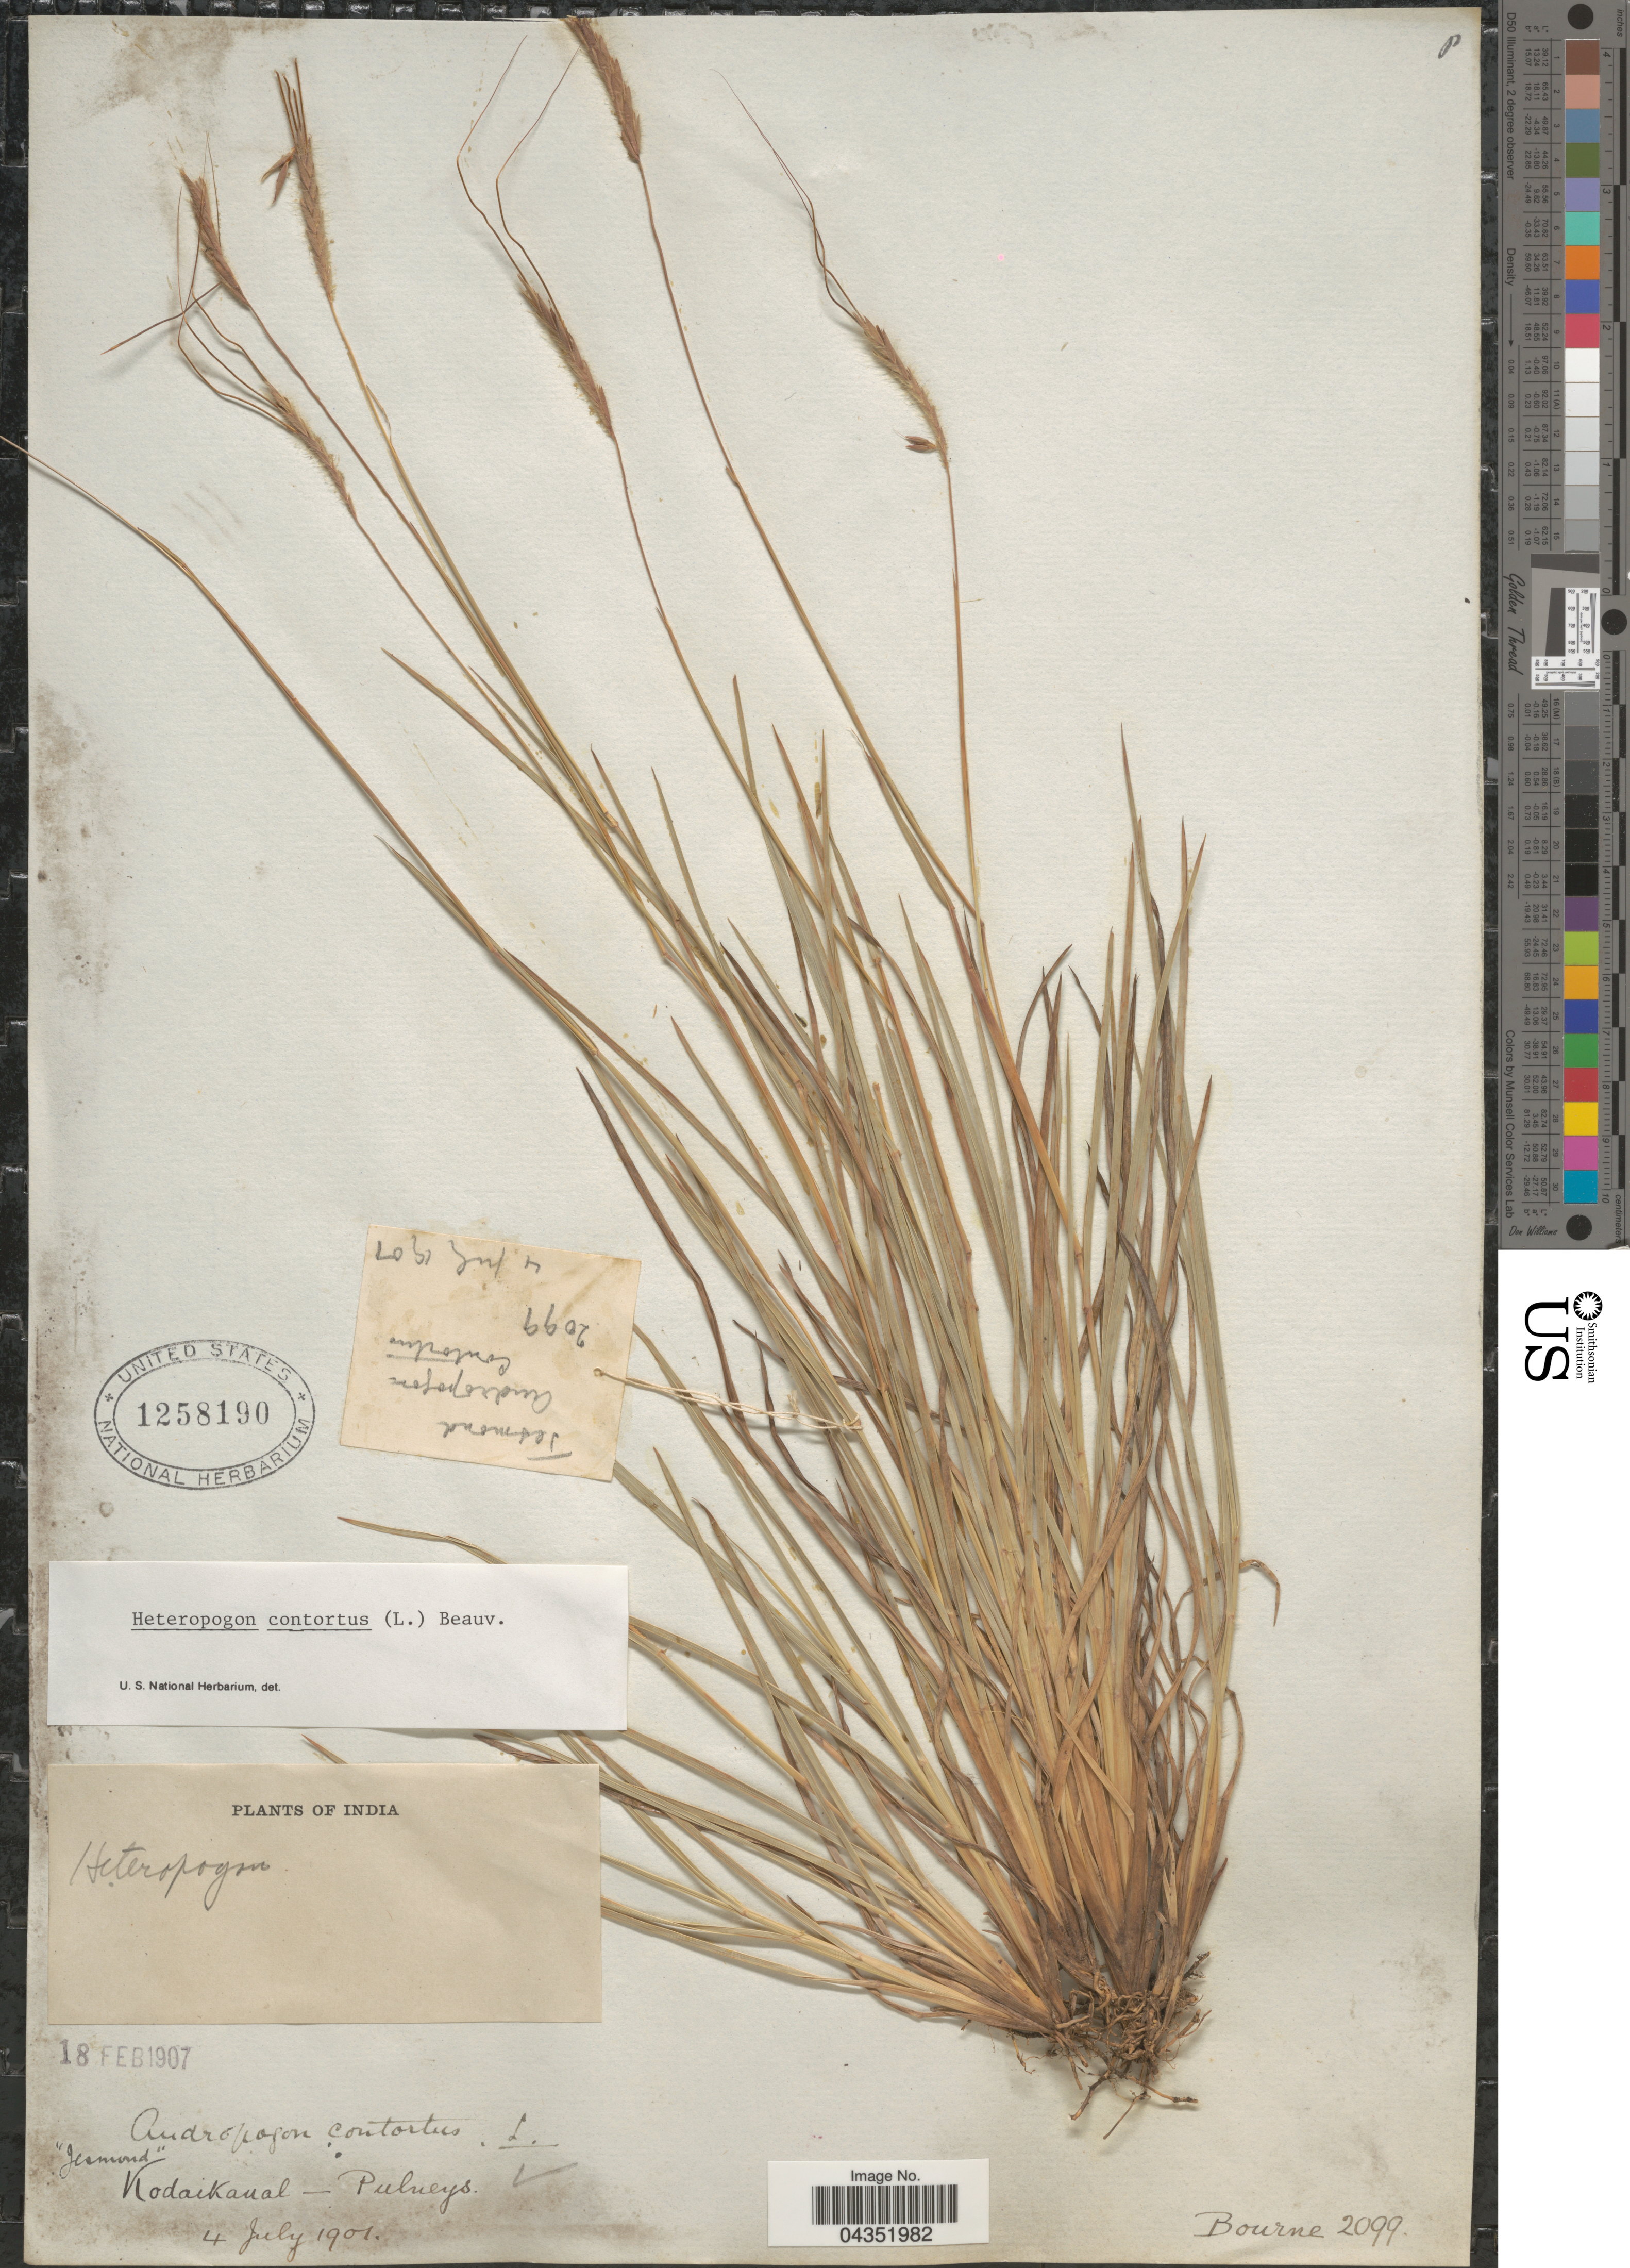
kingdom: Plantae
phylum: Tracheophyta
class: Liliopsida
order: Poales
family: Poaceae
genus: Heteropogon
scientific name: Heteropogon contortus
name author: (L.) P. Beauv. ex Roem. & Schult.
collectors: -- Bourne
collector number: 2099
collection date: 1901-07-04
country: India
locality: Kodaikanal - Pulneys.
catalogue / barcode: US 1258190